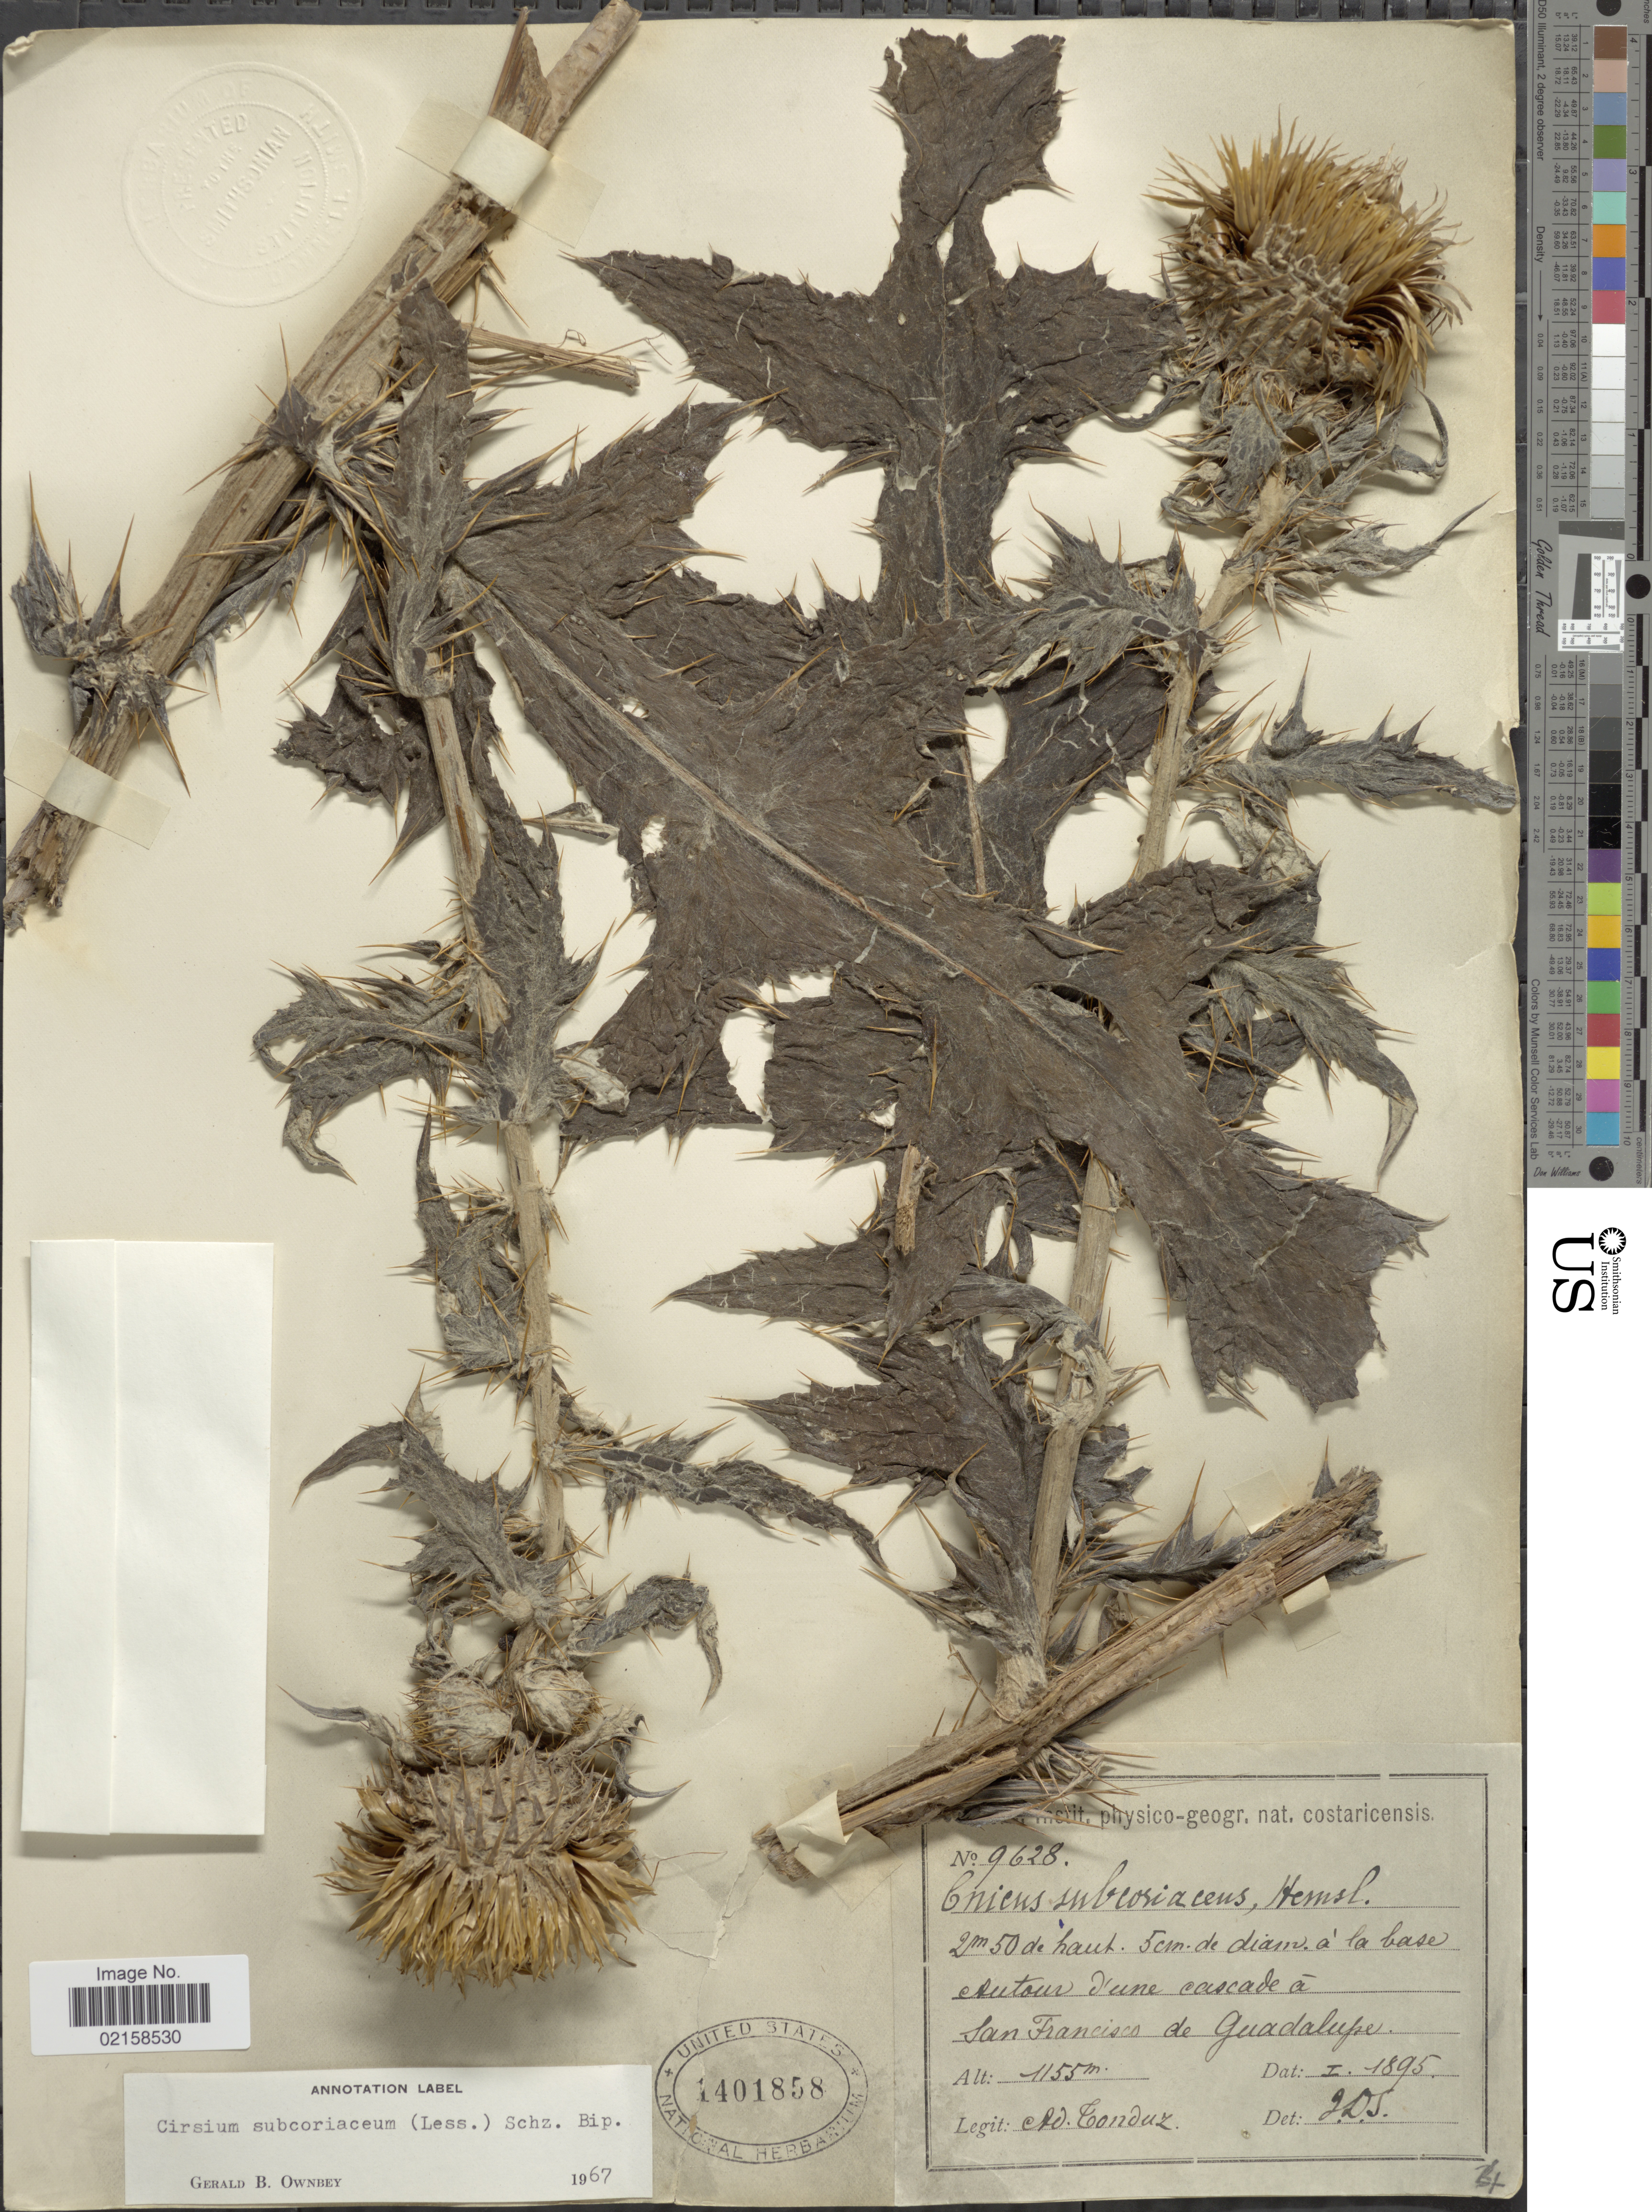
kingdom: Plantae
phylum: Tracheophyta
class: Magnoliopsida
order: Asterales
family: Asteraceae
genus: Cirsium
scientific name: Cirsium subcoriaceum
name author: (Less.) Sch. Bip.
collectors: A. Tonduz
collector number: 9628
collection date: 1895-01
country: Costa Rica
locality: Antom d'une cascade a San Francisco de Guadalupe.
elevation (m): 1155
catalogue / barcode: US 1401858